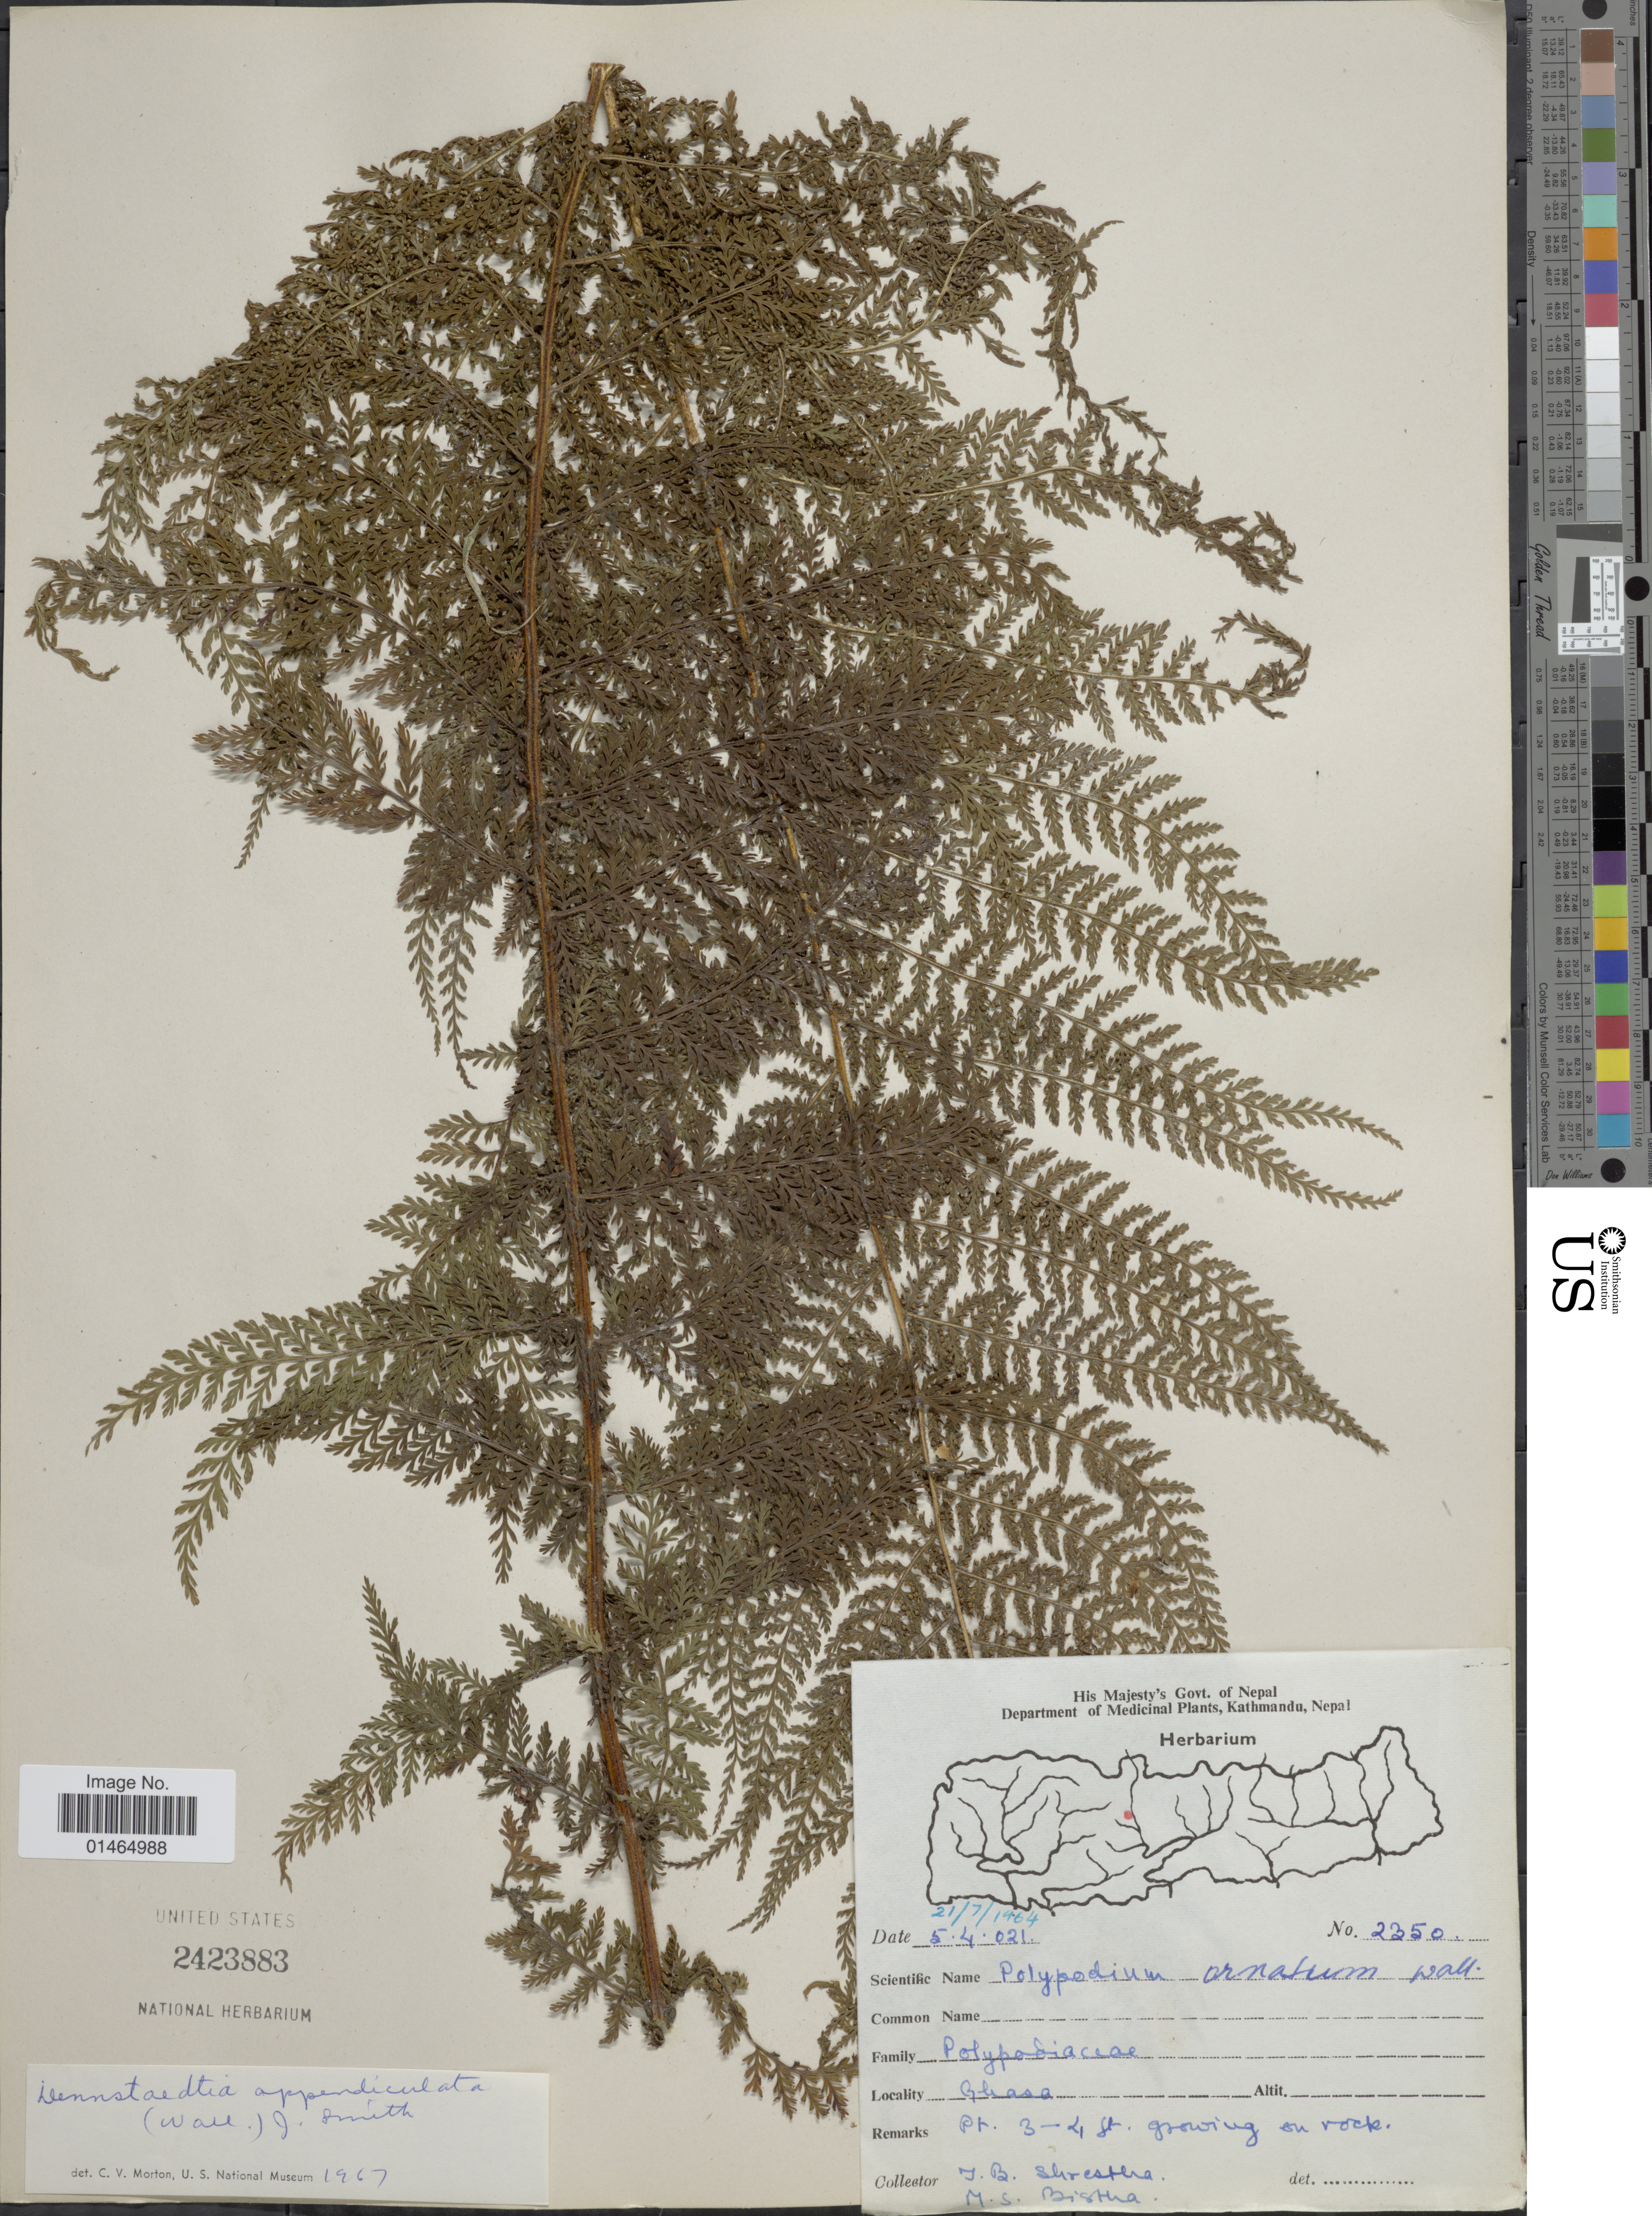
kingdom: Plantae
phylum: Tracheophyta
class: Polypodiopsida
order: Polypodiales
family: Dennstaedtiaceae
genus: Dennstaedtia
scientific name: Dennstaedtia appendiculata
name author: (Wall. ex Hook.) J. Sm.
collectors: T. B. Shrestha & M. Bistha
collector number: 2350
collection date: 1964-07-21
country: Nepal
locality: Ghasa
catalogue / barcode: US 2423883